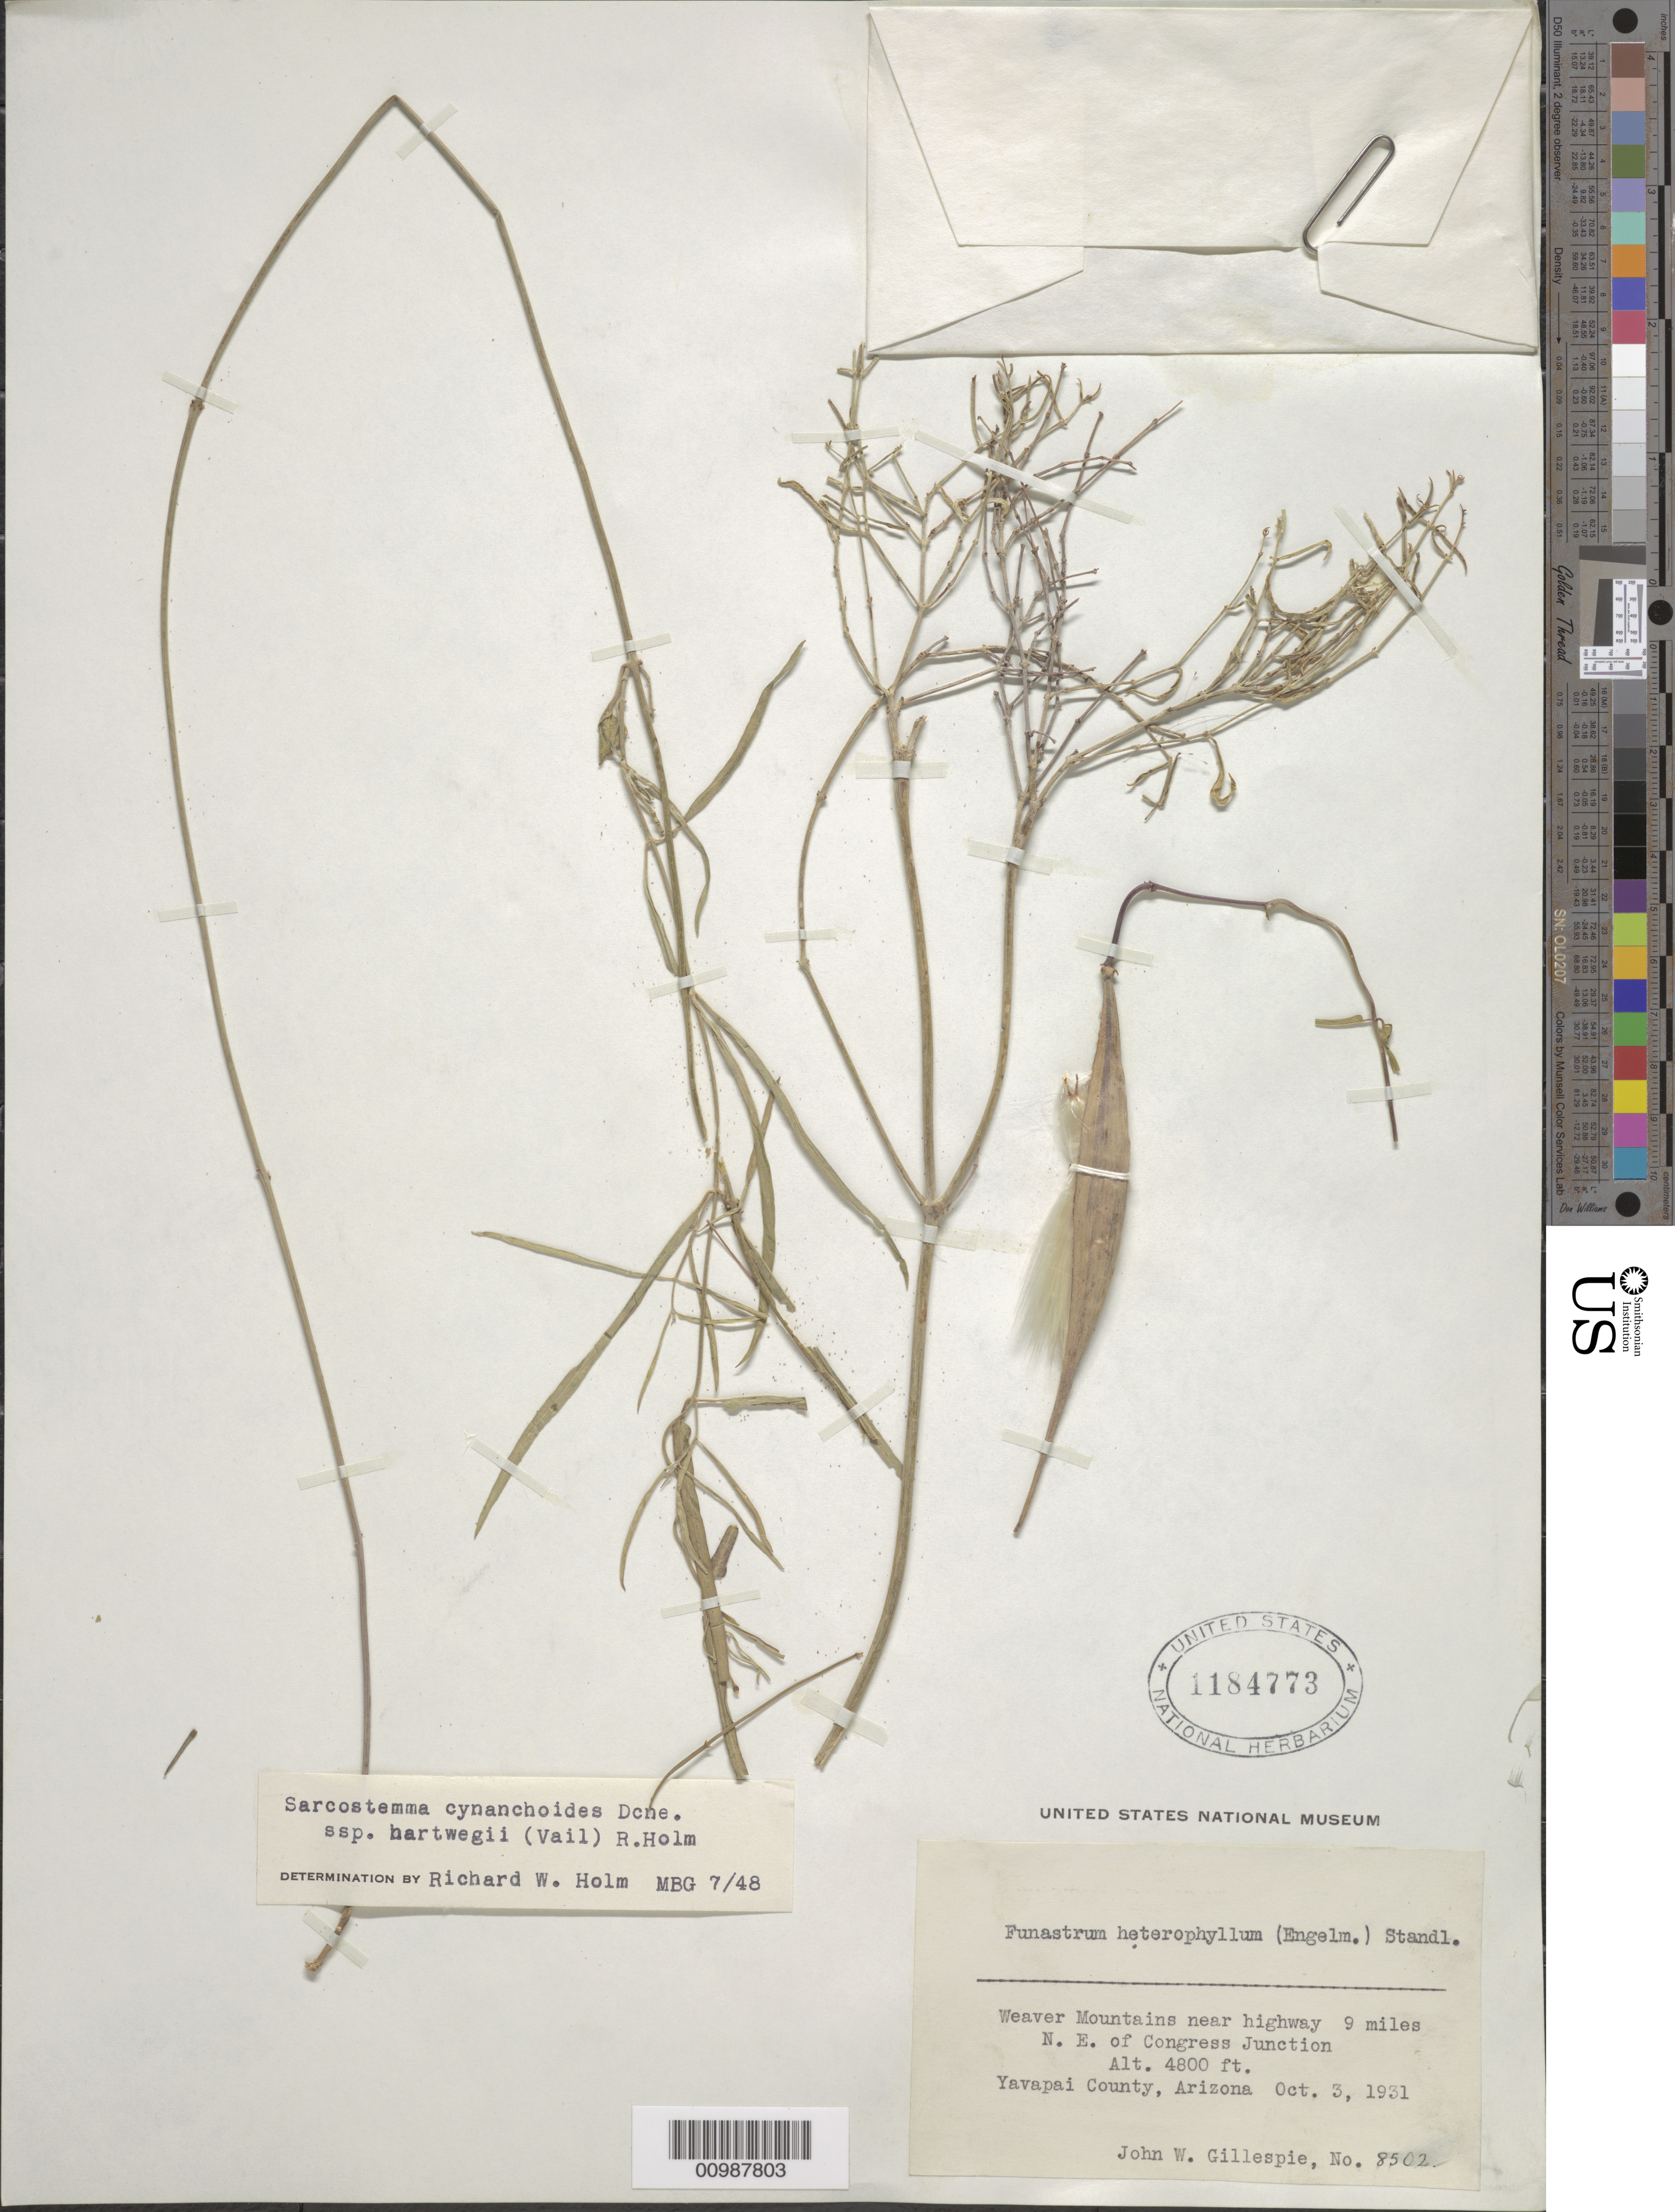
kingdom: Plantae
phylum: Tracheophyta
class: Magnoliopsida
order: Gentianales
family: Apocynaceae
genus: Sarcostemma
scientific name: Sarcostemma cynanchoides subsp. hartwegii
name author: (Vail) R.W. Holm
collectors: J. W. Gillespie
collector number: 8502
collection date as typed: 03 Oct 1931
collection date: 1931-10-03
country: United States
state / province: Arizona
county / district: Yavapai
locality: Weaver Mountains near highway 9 miles N. E. of Congress Junction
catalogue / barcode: US 1184773